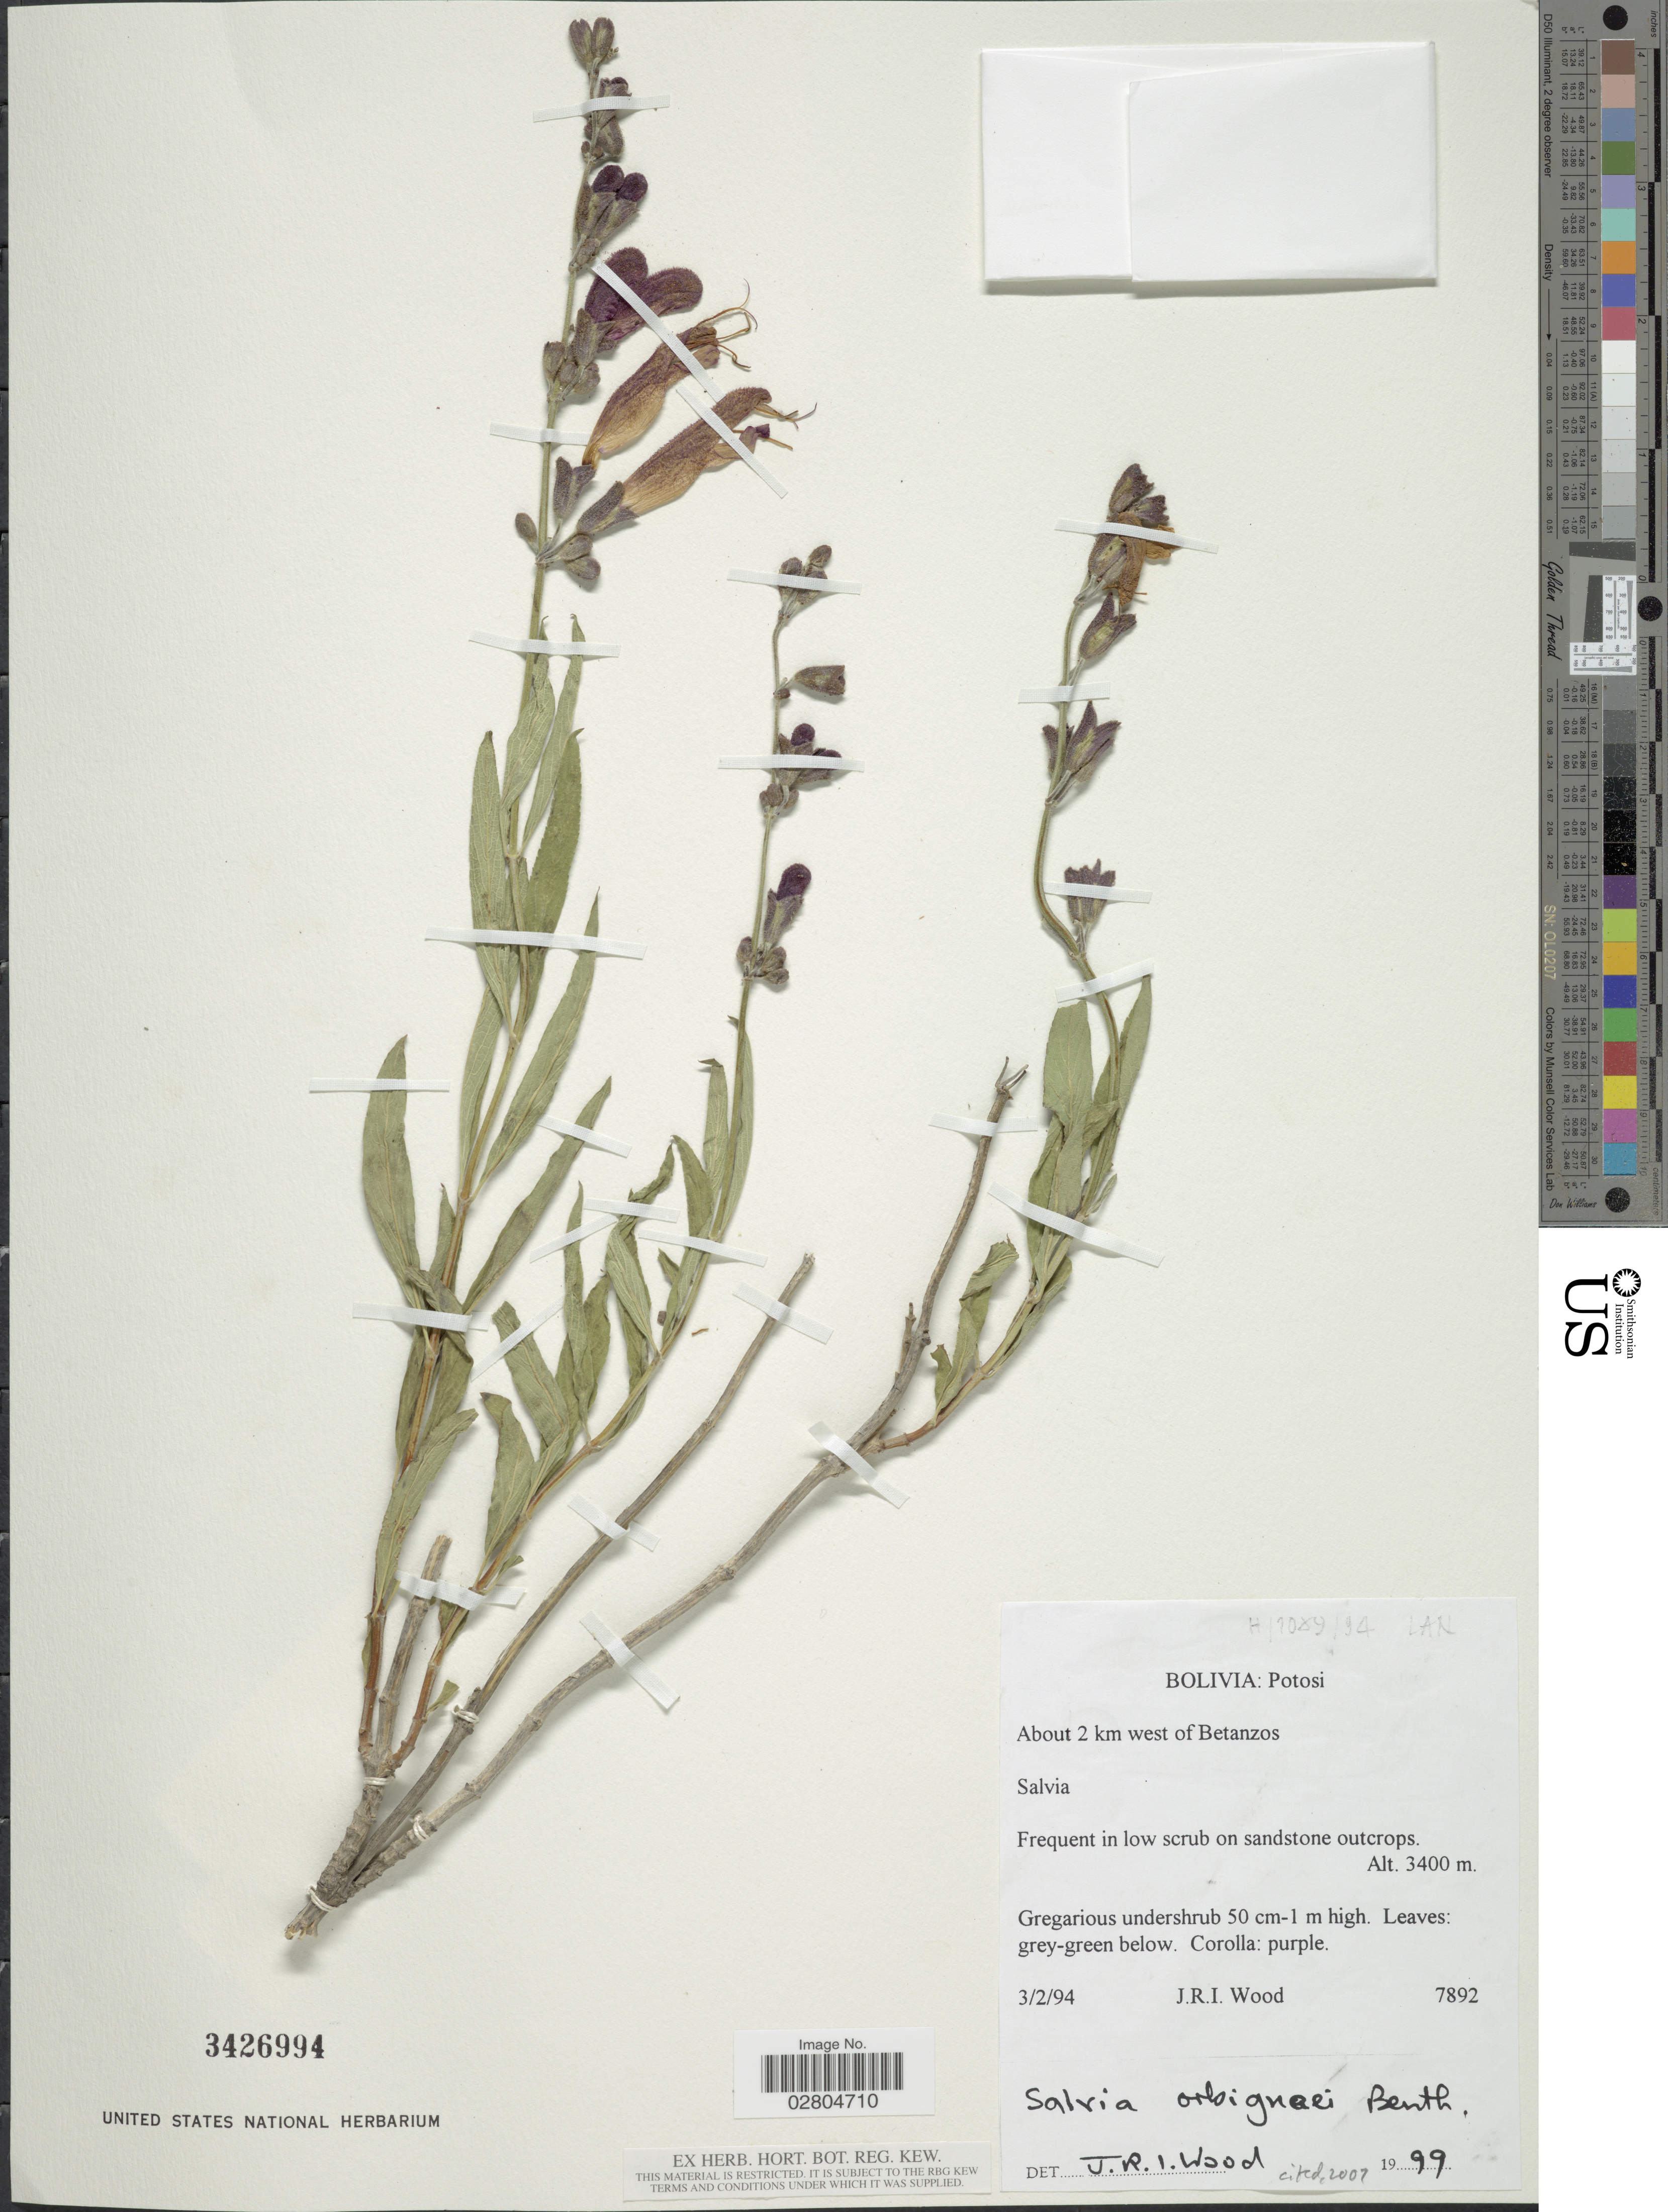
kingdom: Plantae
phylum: Tracheophyta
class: Magnoliopsida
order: Lamiales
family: Lamiaceae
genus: Salvia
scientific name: Salvia orbignaei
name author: Benth.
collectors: J. R. I. Wood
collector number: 7892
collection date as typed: Transcribed d/m/y: 3/2/94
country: Bolivia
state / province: Potosi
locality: About 2 km west of Betanzos.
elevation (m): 3400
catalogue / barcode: US 3426994